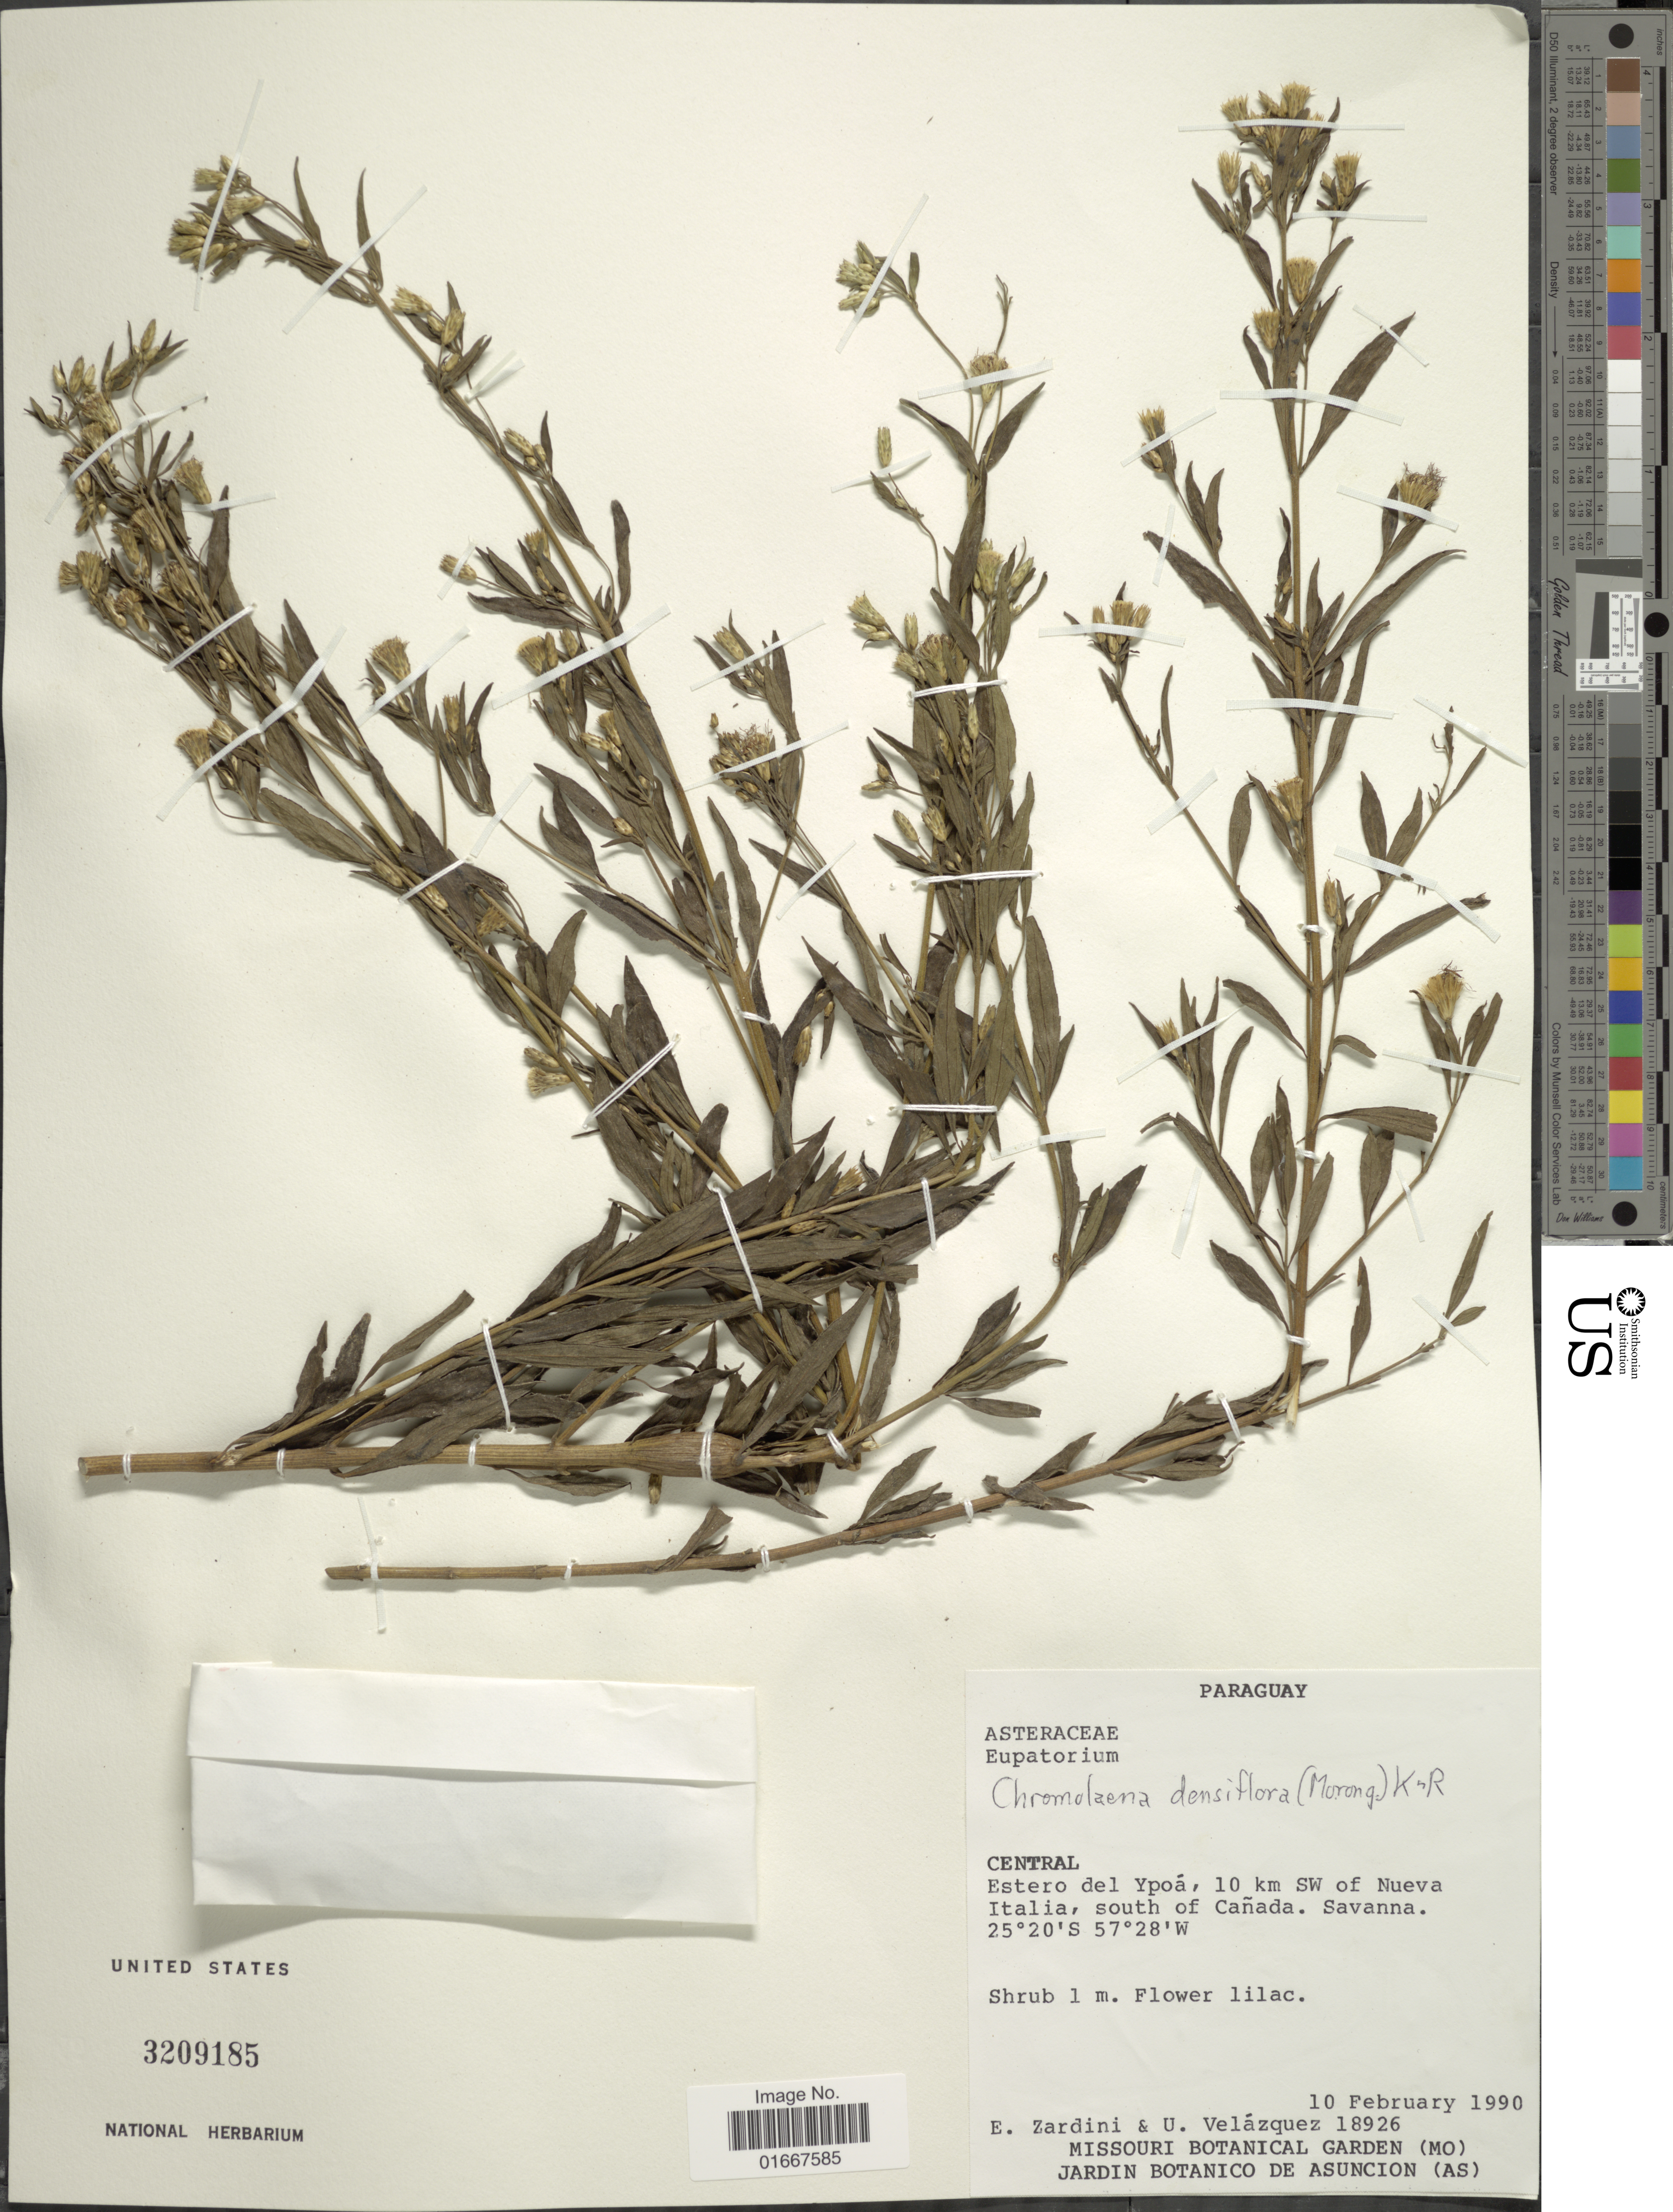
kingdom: Plantae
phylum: Tracheophyta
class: Magnoliopsida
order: Asterales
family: Asteraceae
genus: Chromolaena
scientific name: Chromolaena densiflorum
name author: (Morong) R.M. King & H. Rob.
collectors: E. M. Zardini & U. Velázquez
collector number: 18926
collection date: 1990-02-10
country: Paraguay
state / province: Central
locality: Estero del Ypoá, 10 km SW of Nueva Italia, south of Cañada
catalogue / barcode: US 3209185